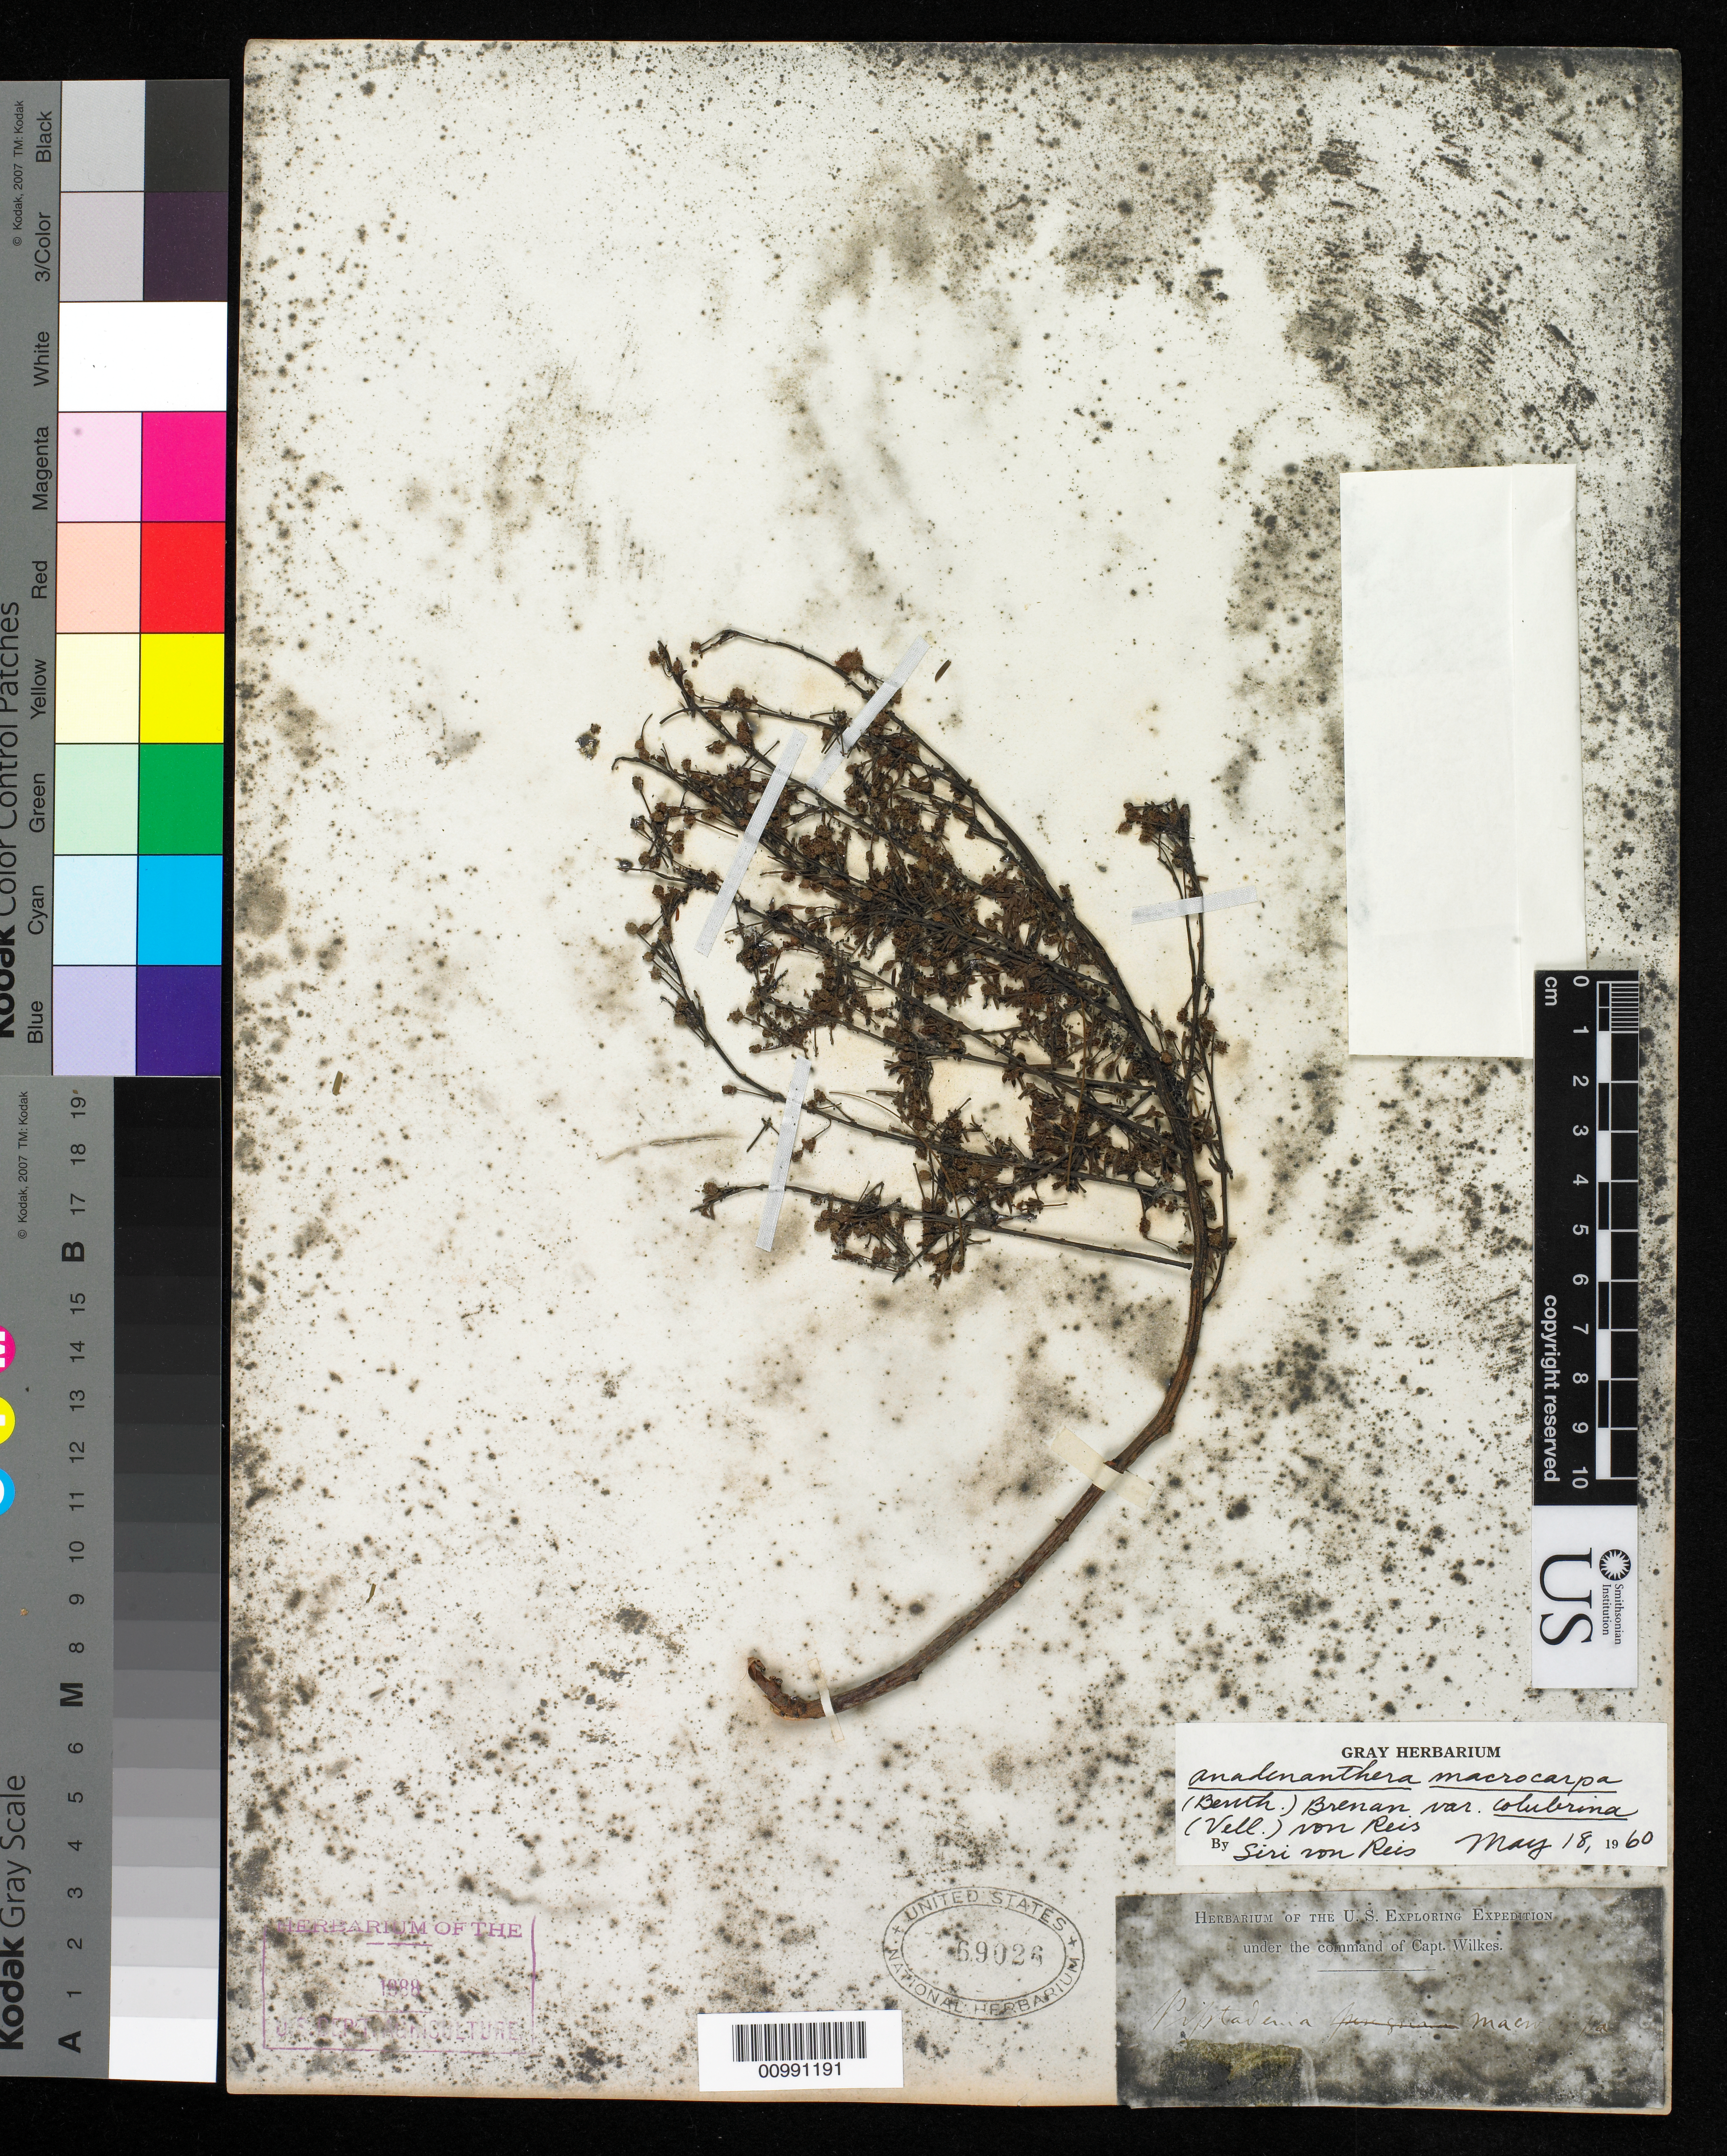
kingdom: Plantae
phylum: Tracheophyta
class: Magnoliopsida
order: Fabales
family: Fabaceae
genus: Anadenanthera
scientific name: Anadenanthera colubrina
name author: (Vell.) Brenan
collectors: Wilkes Explor. Exped.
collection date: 1838/1842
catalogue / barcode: US 69026